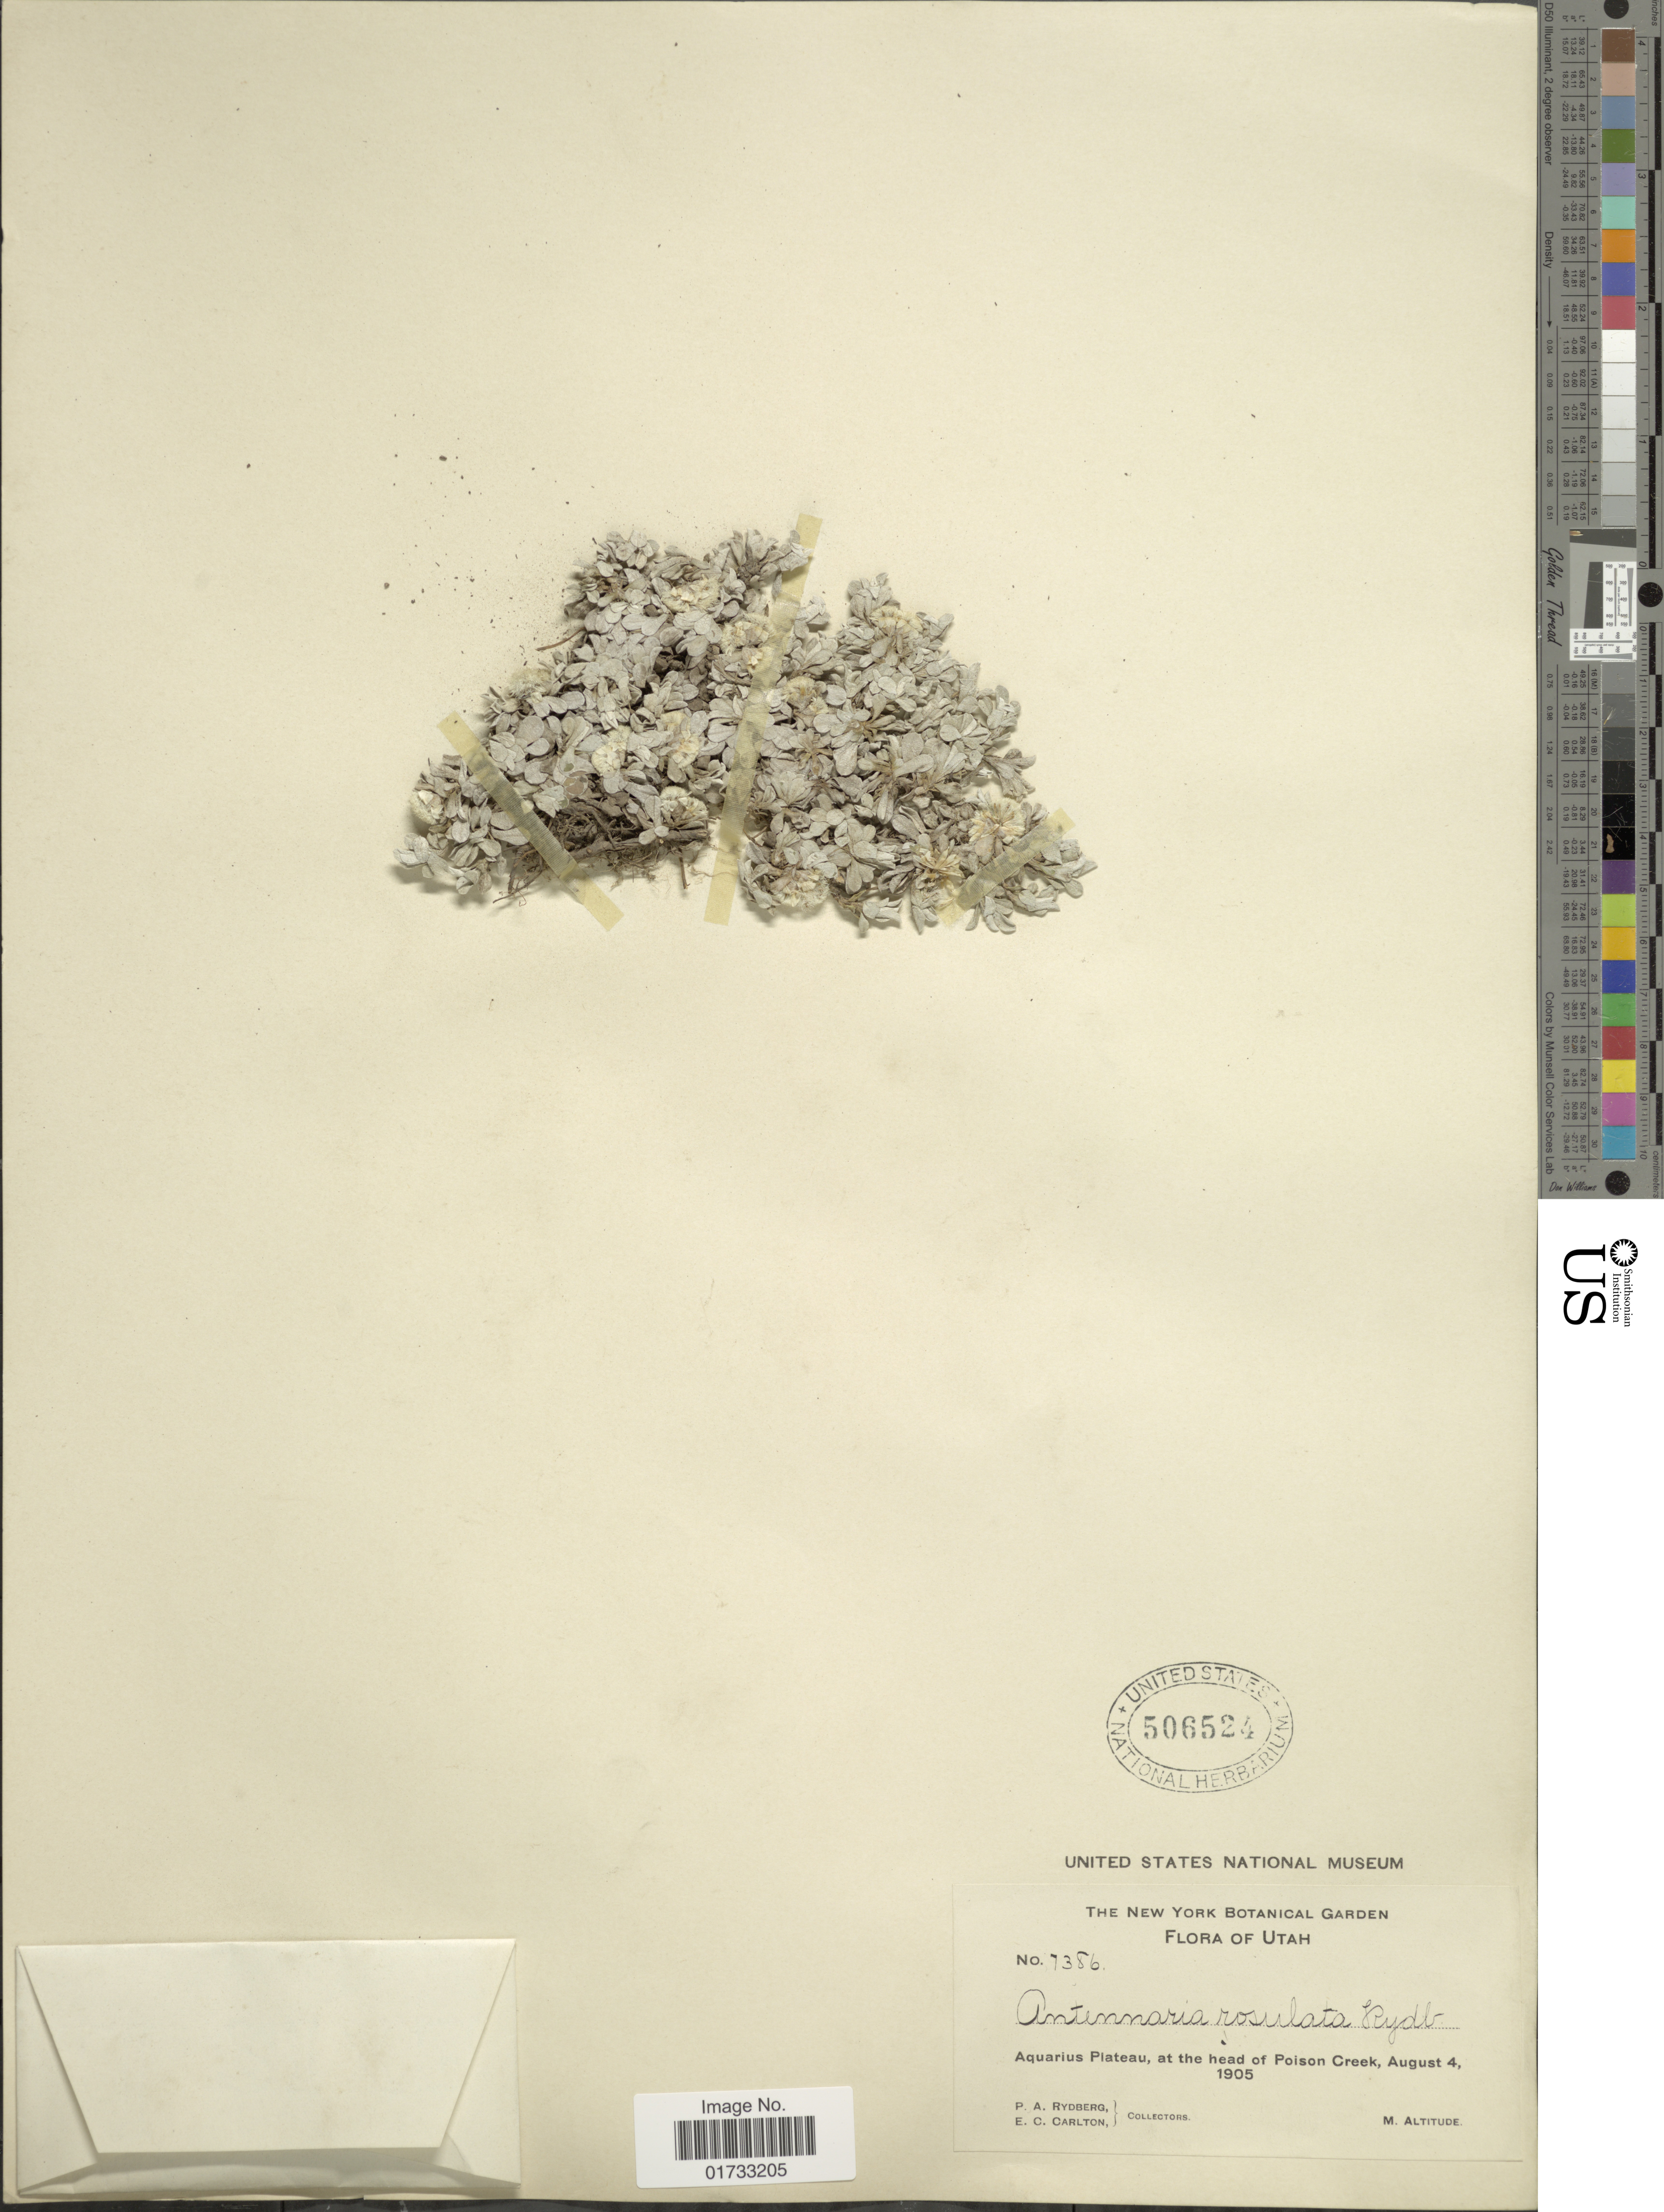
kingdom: Plantae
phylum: Tracheophyta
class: Magnoliopsida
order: Asterales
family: Asteraceae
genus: Antennaria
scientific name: Antennaria rosulata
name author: Rydb.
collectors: P. A. Rydberg & E. Carlton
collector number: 7386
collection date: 1905-08-04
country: United States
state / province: Utah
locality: Aquarius Plateau, at the head of Poison Creek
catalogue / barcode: US 506524